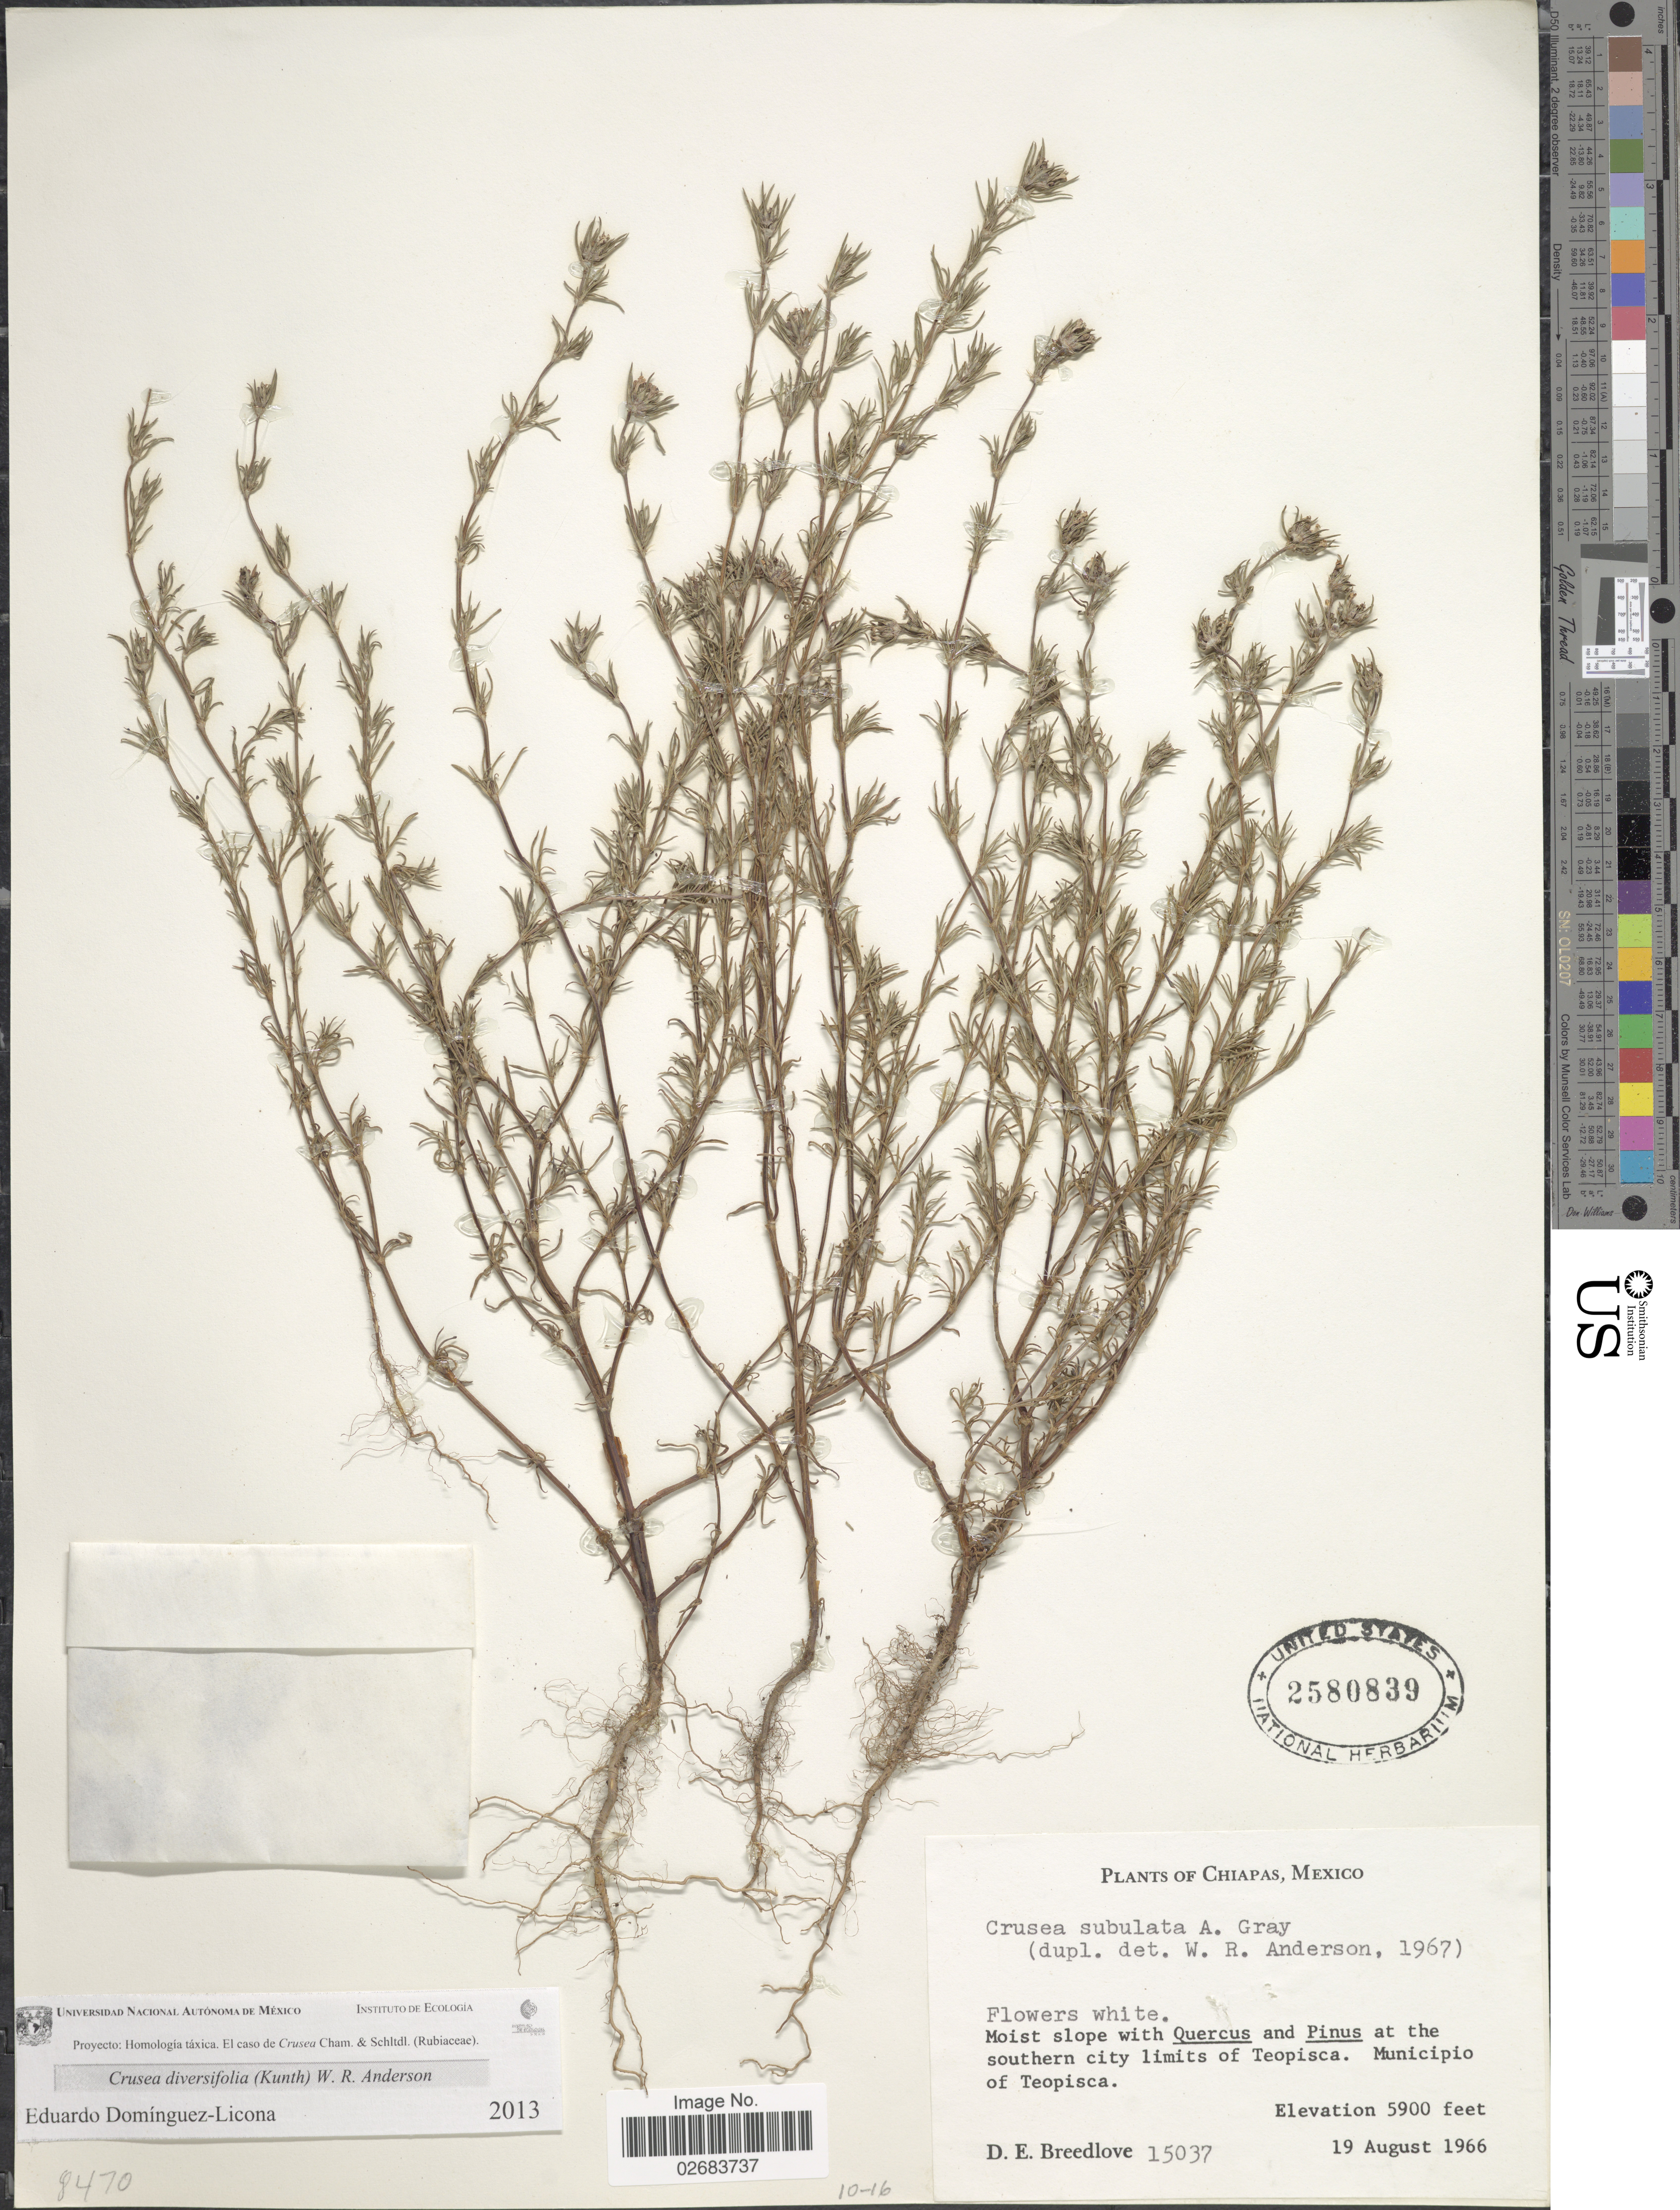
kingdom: Plantae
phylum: Tracheophyta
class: Magnoliopsida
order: Gentianales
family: Rubiaceae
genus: Crusea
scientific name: Crusea diversifolia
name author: (Kunth) W.R. Anderson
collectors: D. E. Breedlove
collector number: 15037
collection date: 1966-08-19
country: Mexico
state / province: Chiapas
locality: At the southern city limits of Teopisca. Municipio of Teopisca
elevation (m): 1798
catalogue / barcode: US 2580839